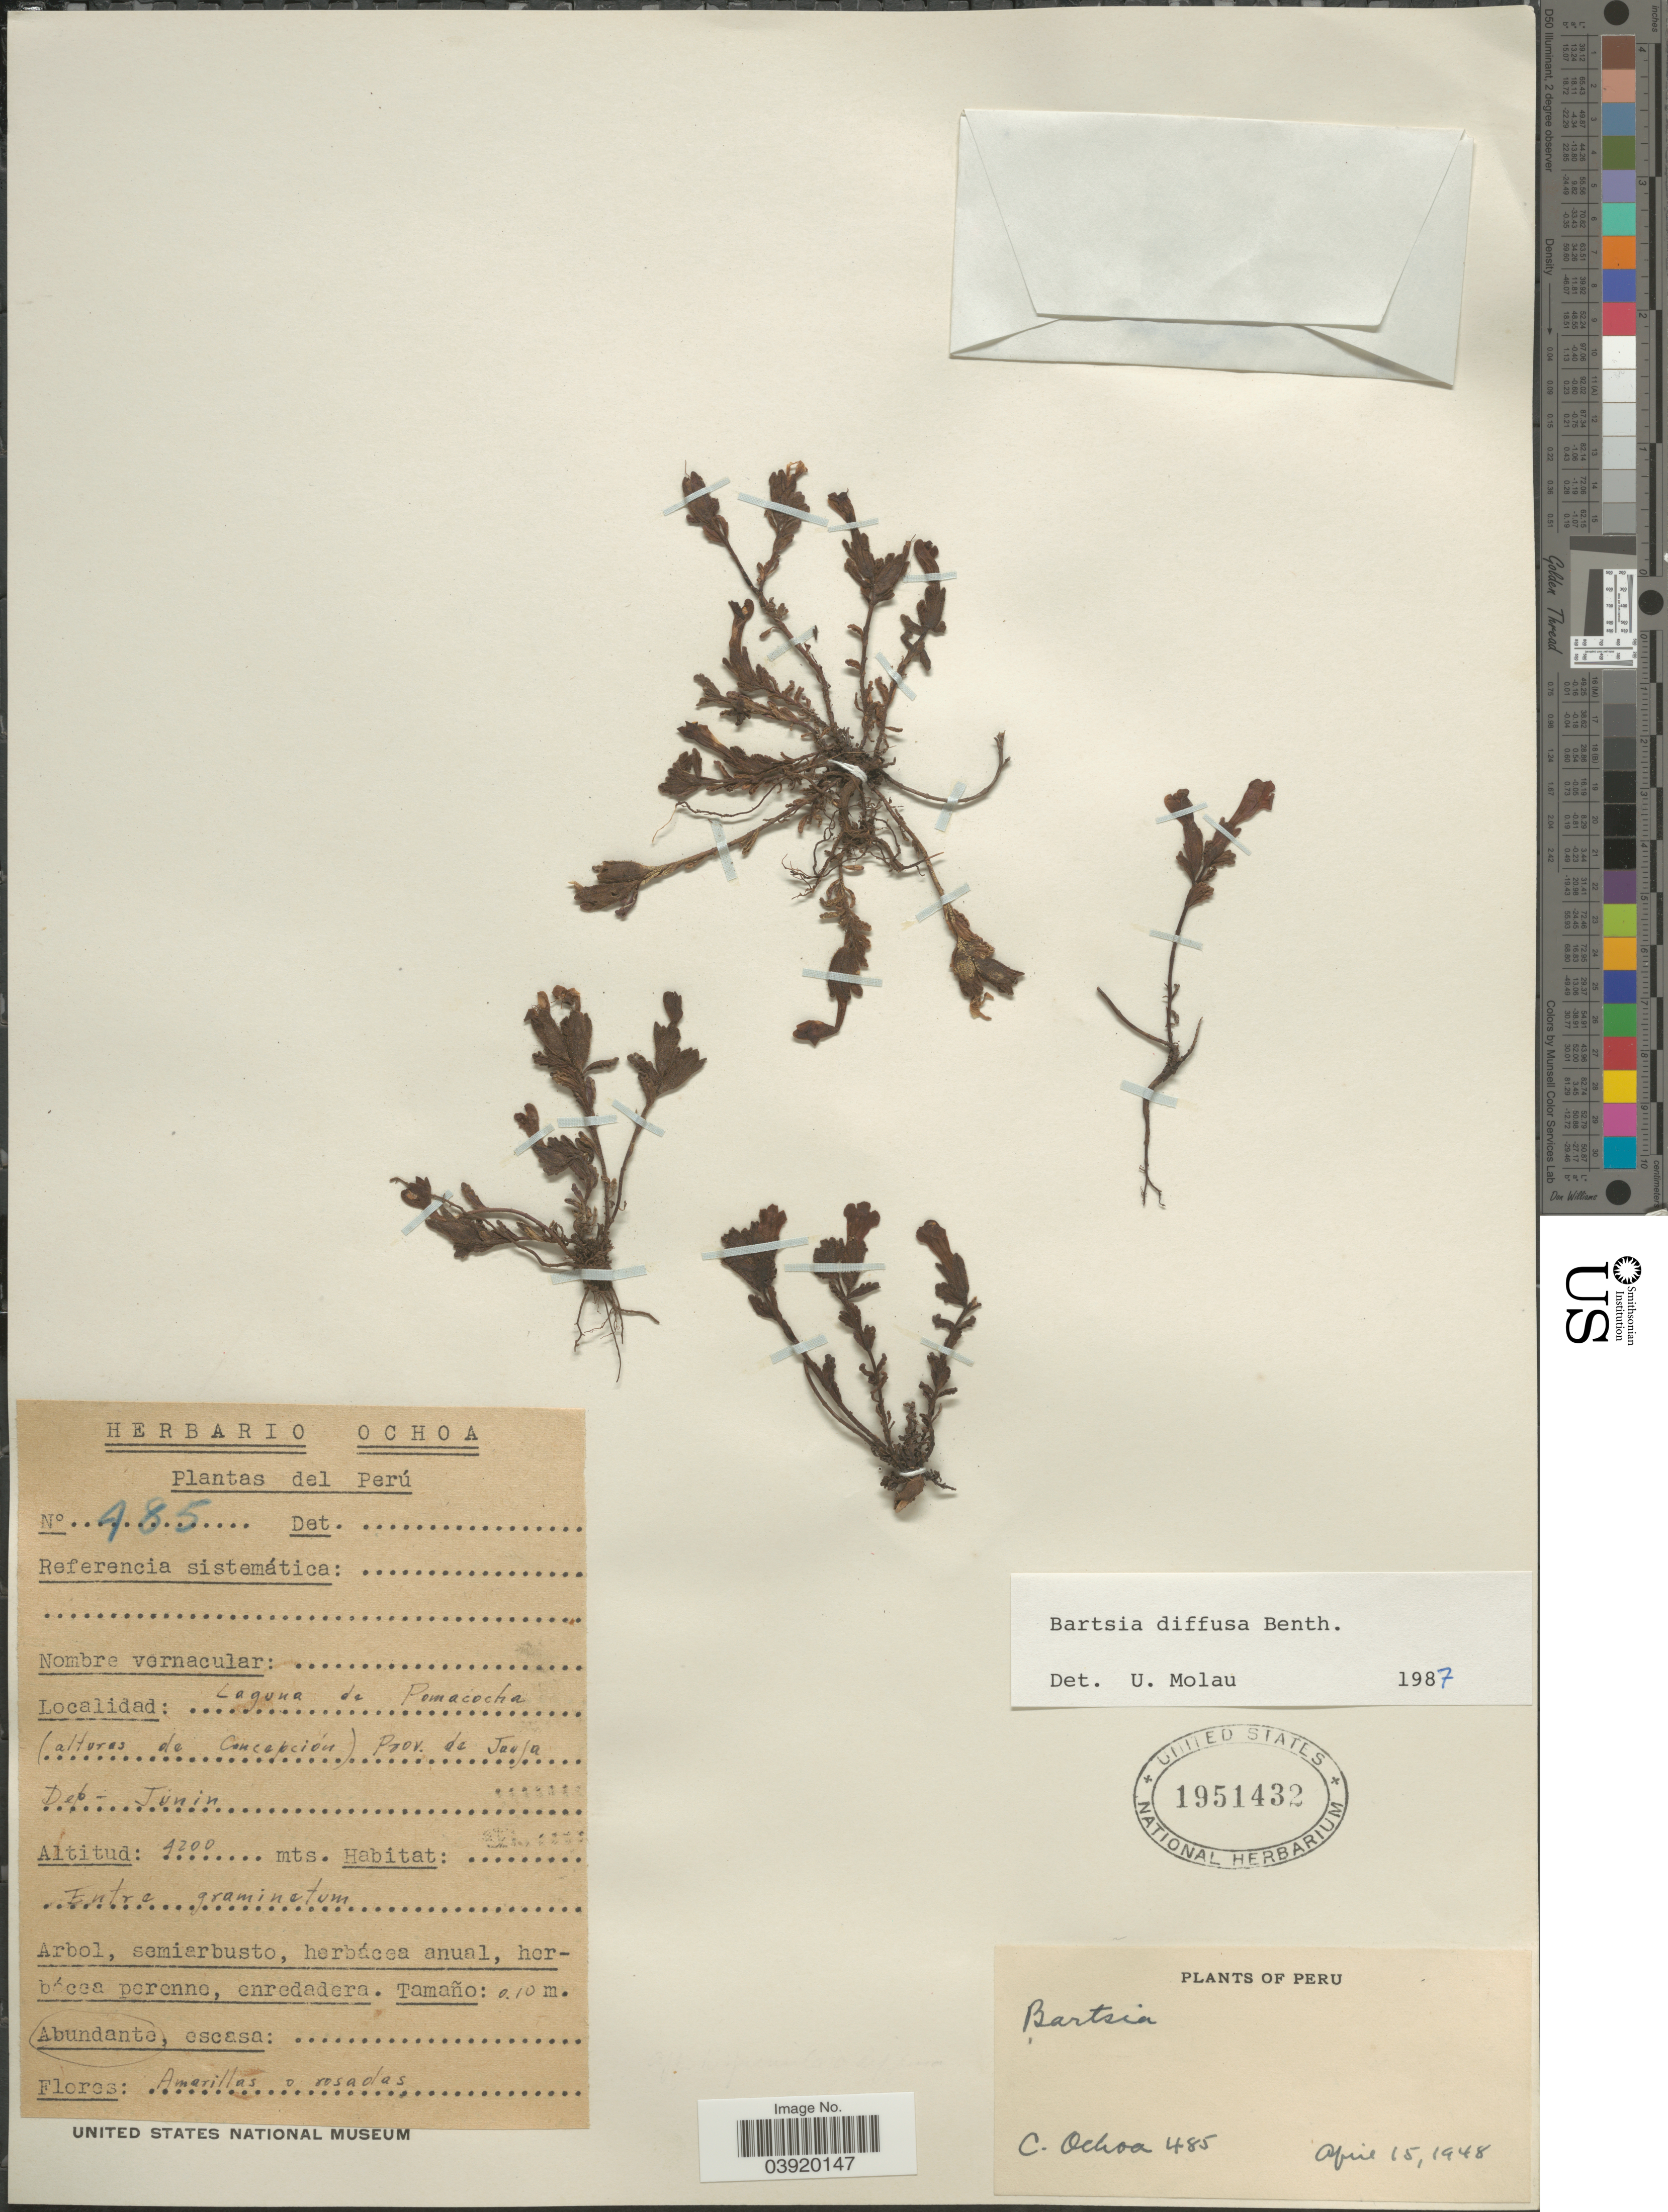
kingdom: Plantae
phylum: Tracheophyta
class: Magnoliopsida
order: Lamiales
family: Orobanchaceae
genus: Bartsia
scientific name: Bartsia diffusa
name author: Benth.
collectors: C. Ochoa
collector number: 485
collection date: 1948-04-15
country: Peru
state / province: Junín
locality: Laguna de Pomacocha (alturas de Concepción) Prov. de Jauja. Dep- Junin.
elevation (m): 4200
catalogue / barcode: US 1951432